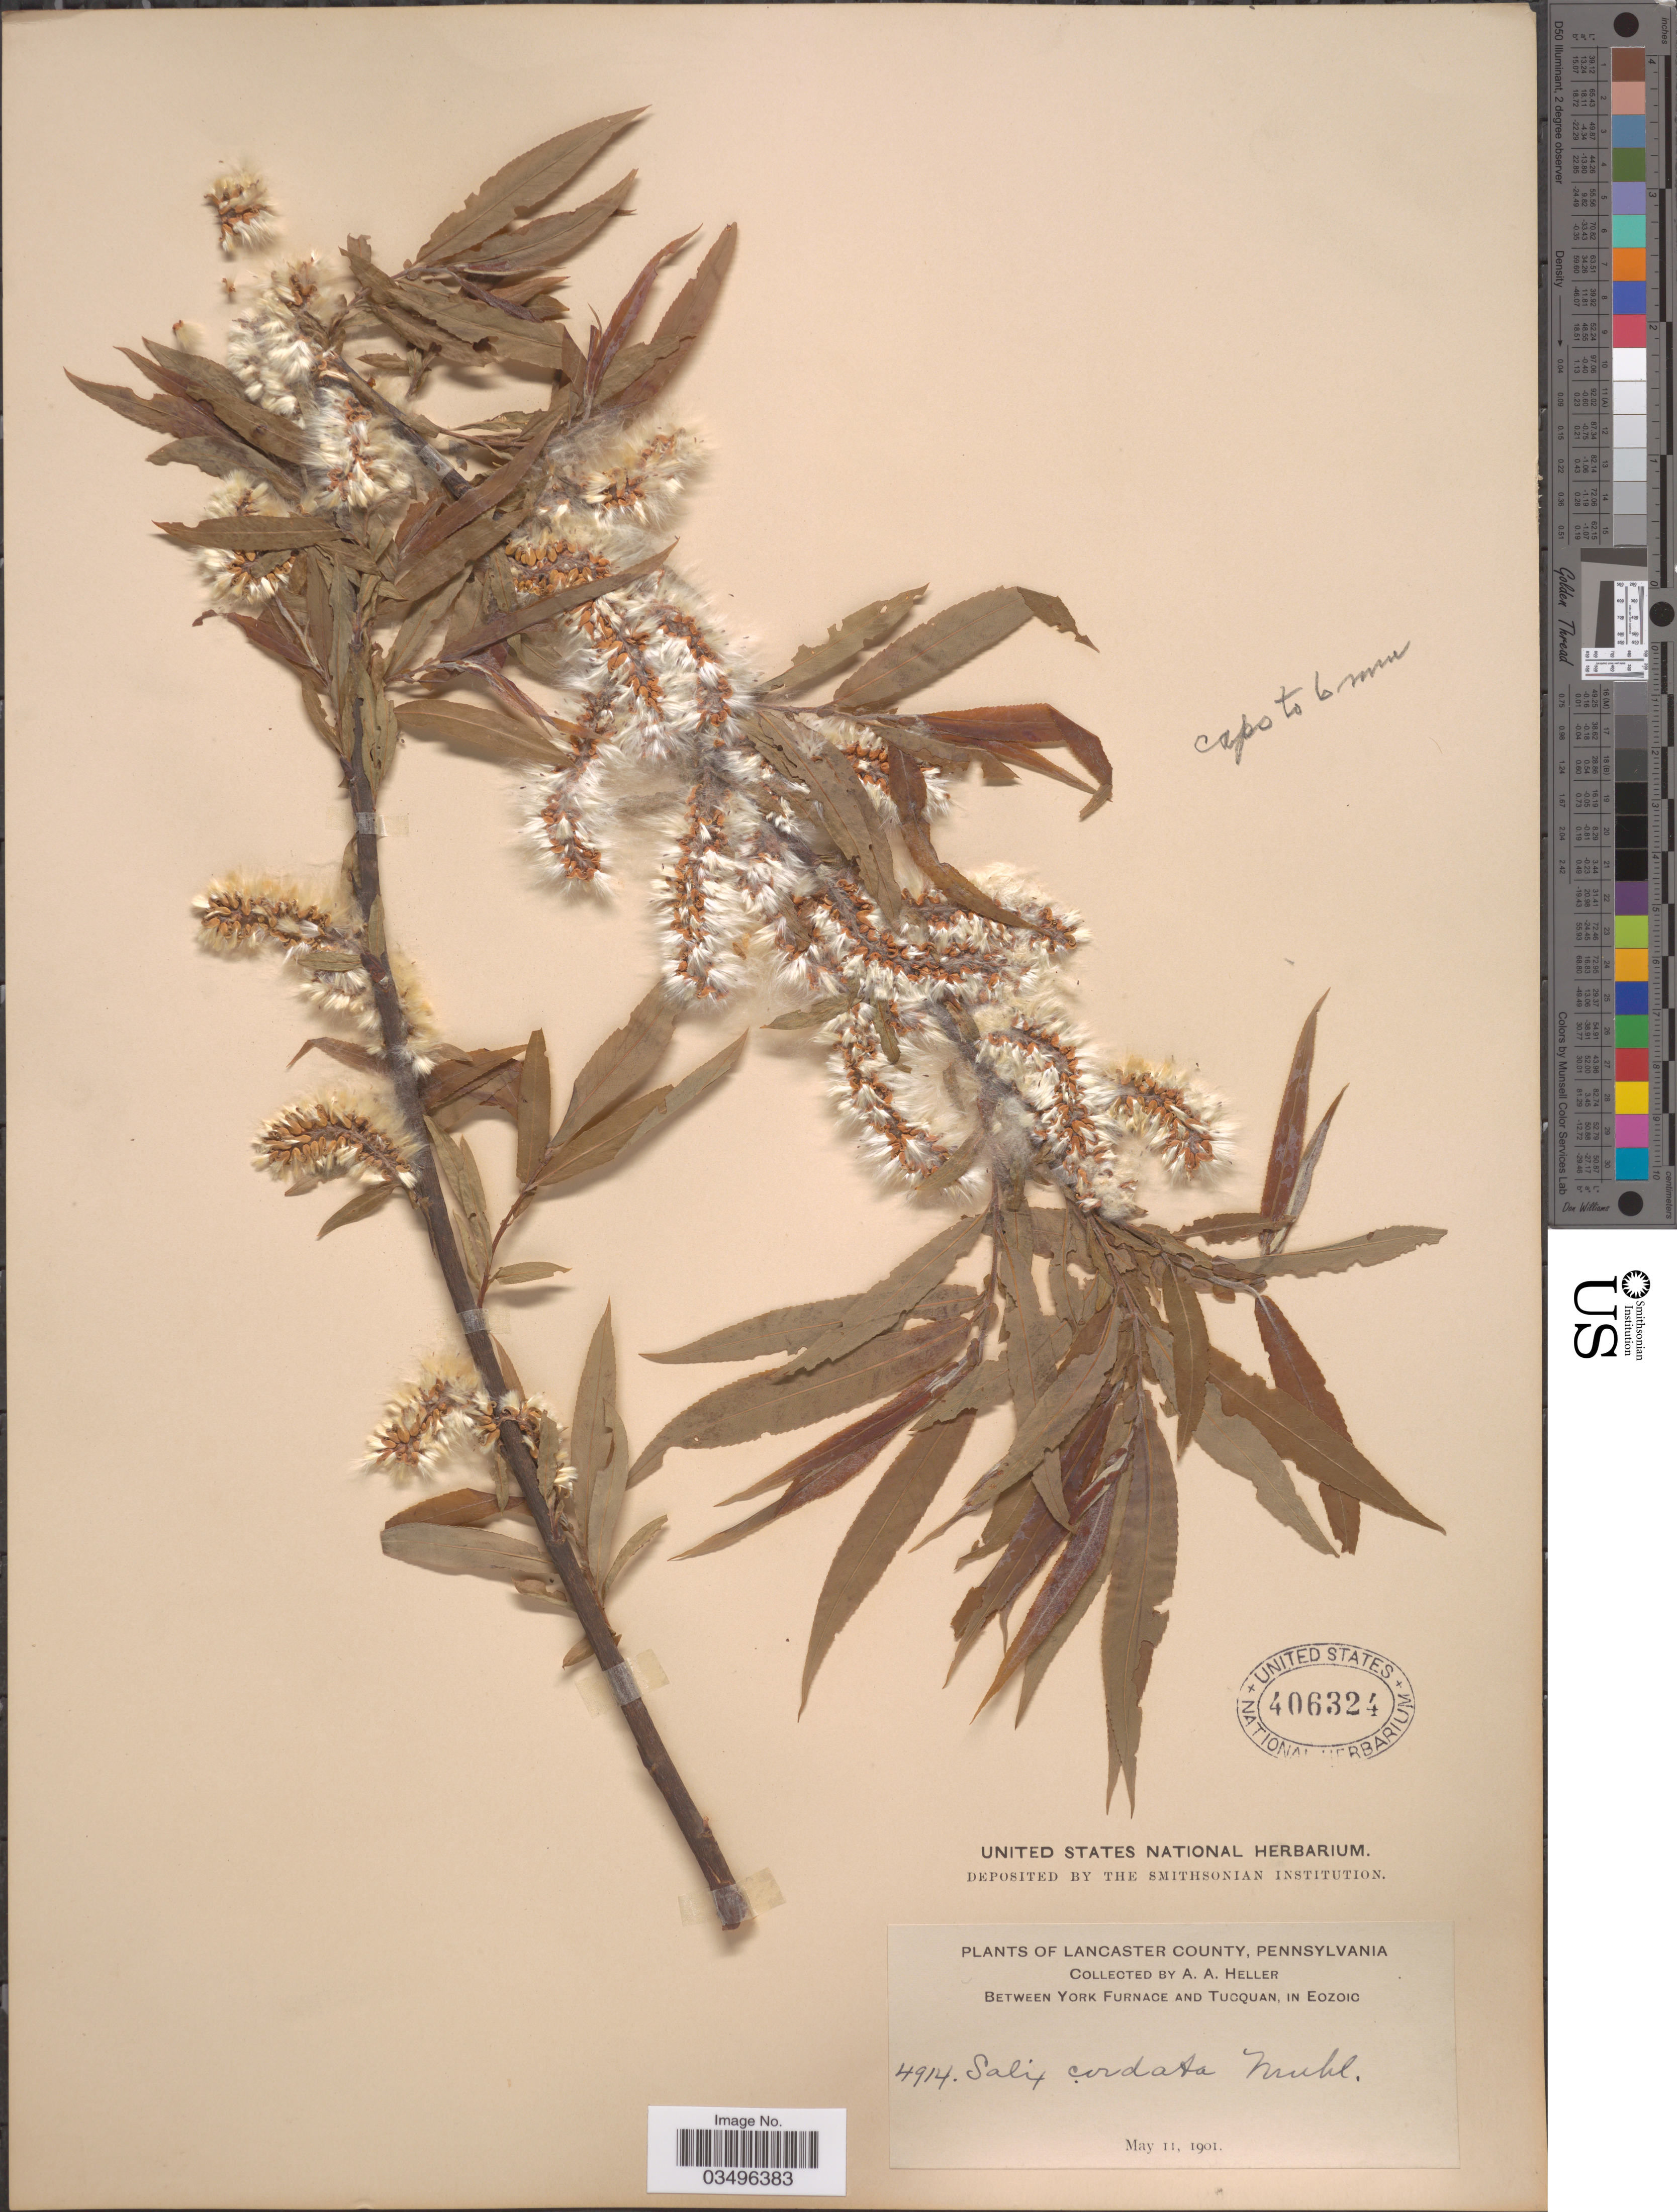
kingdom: Plantae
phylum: Tracheophyta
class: Magnoliopsida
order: Malpighiales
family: Salicaceae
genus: Salix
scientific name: Salix cordata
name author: Michx.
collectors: A. A. Heller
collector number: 4914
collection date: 1901-05-11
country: United States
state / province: Pennsylvania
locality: Lancaster County. Between York Furnace and Tucquan, in Eozoic.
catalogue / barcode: US 406324